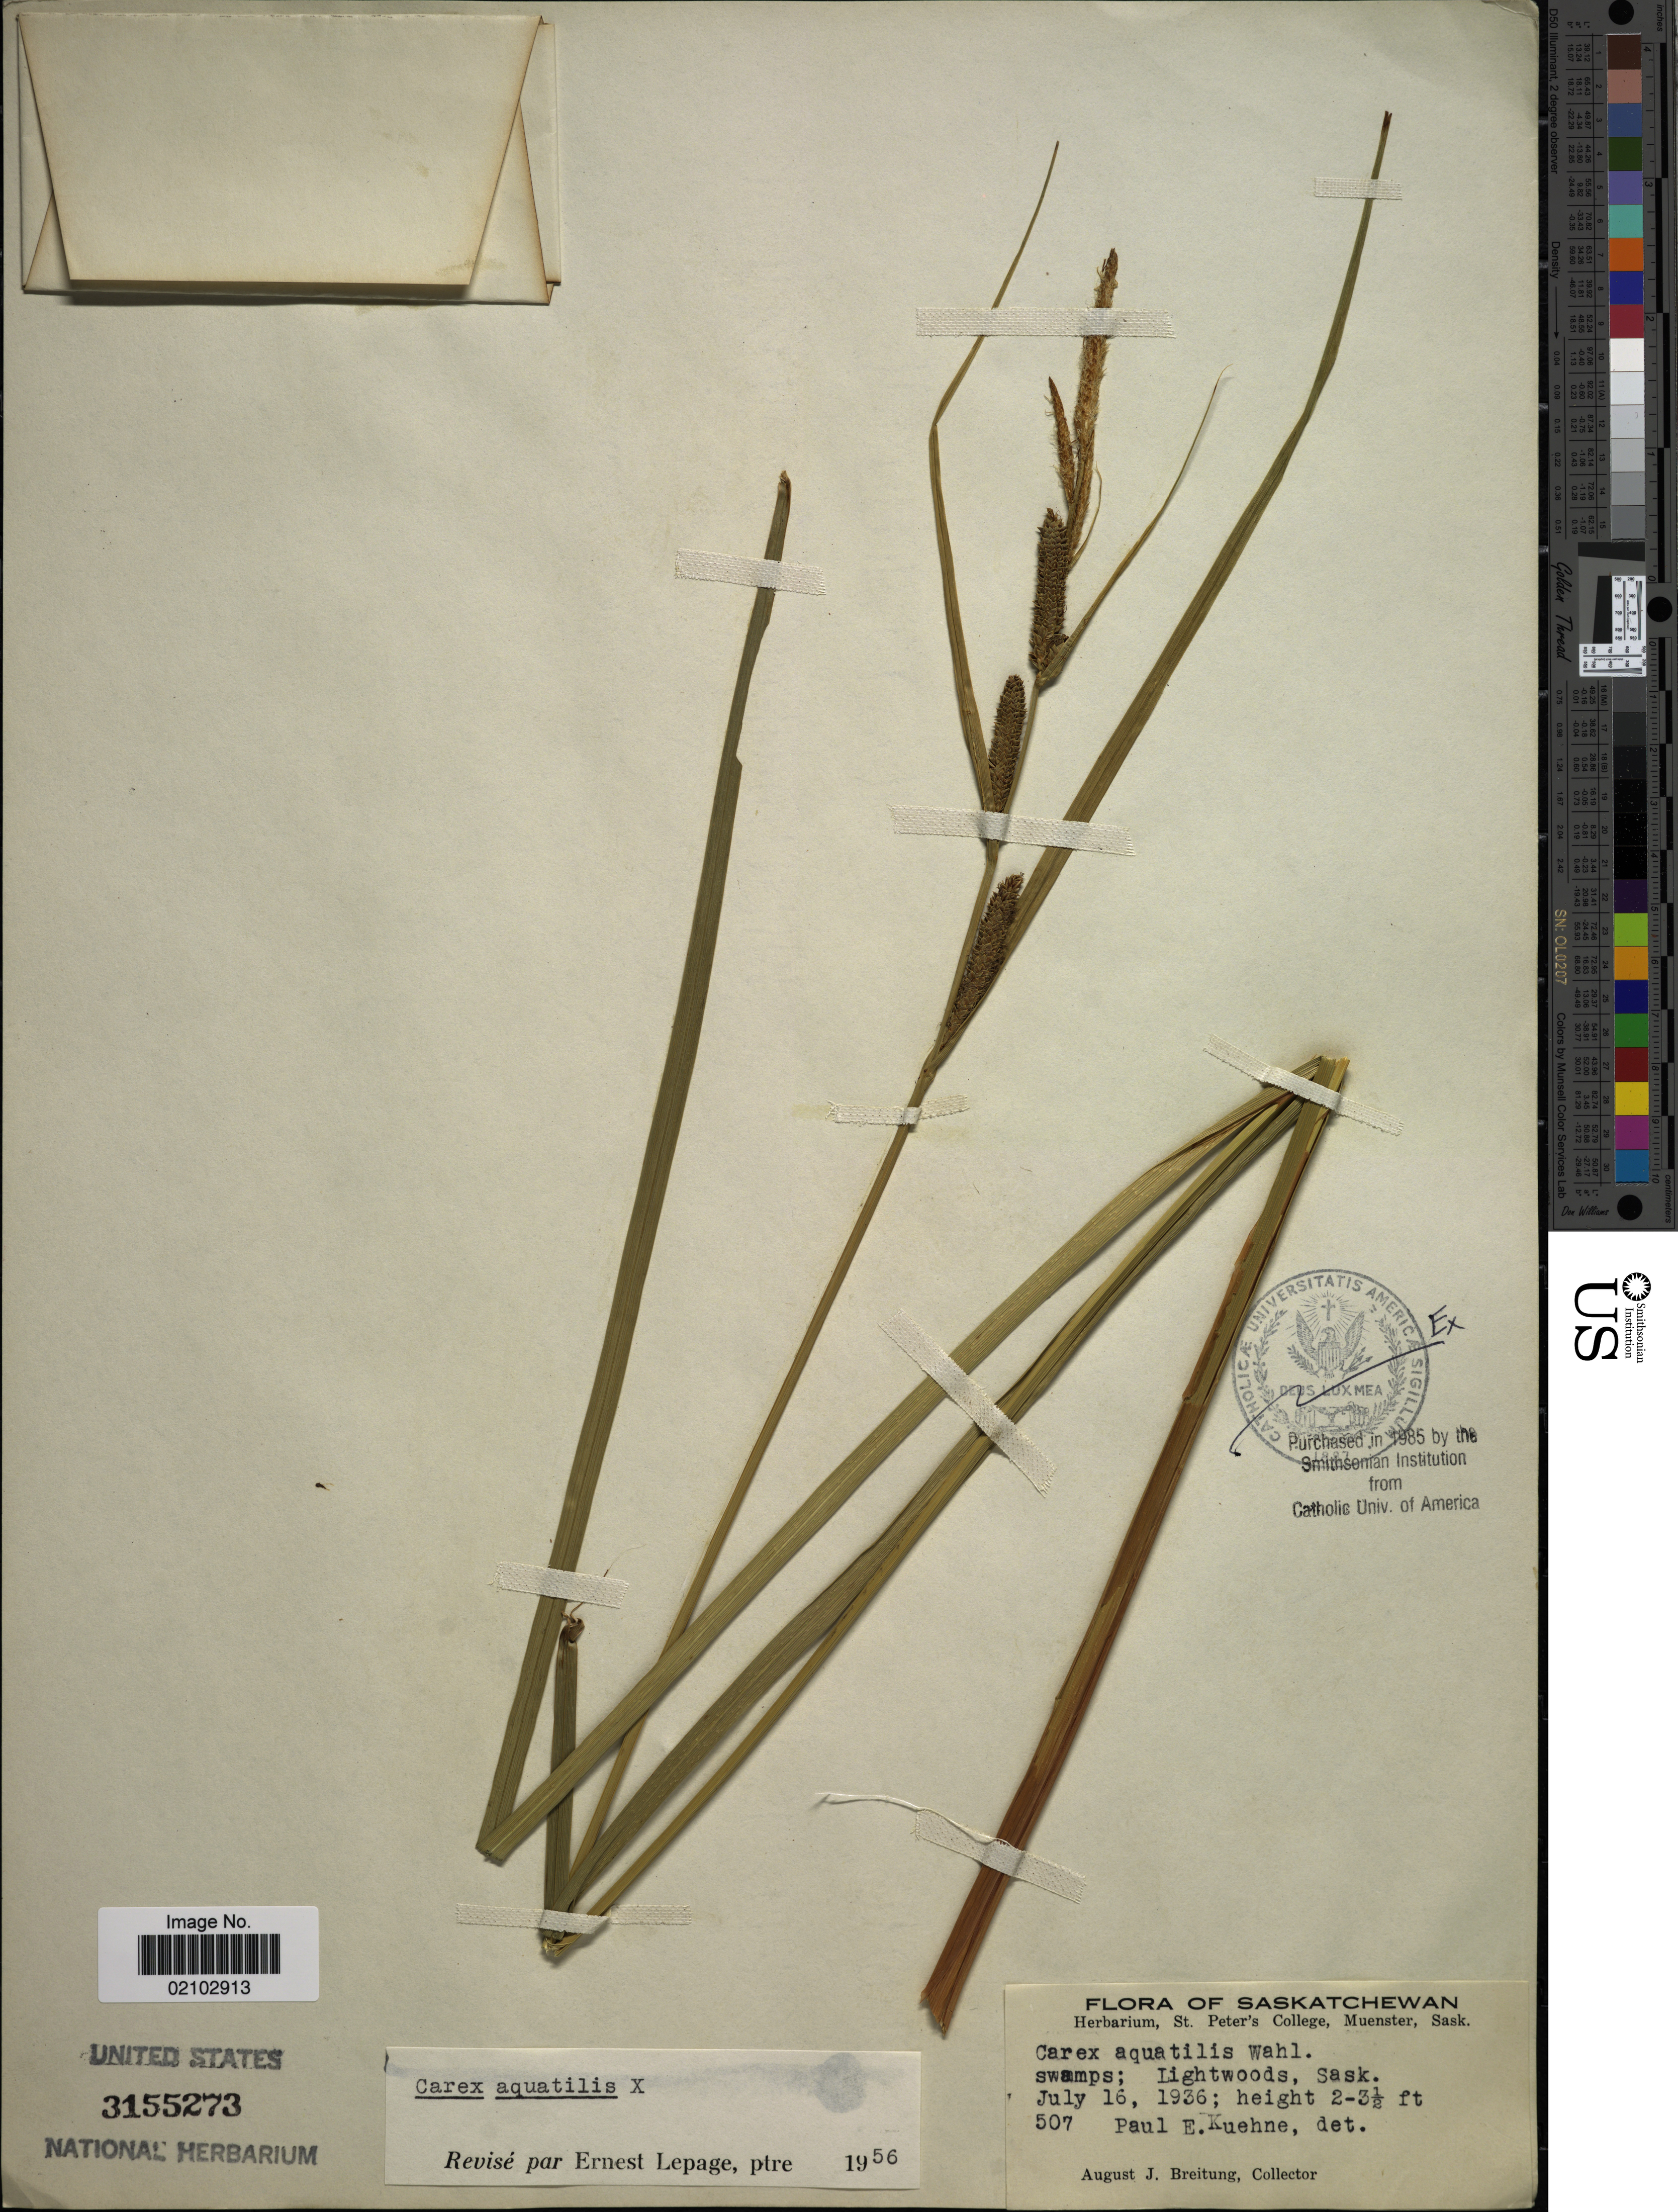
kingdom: Plantae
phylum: Tracheophyta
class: Liliopsida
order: Poales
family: Cyperaceae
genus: Carex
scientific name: Carex aquatilis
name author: Wahlenb.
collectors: A. Breitung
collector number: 507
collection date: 1936-07-16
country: Canada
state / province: Saskatchewan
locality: Swamps; Lightwoods.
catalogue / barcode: US 315273